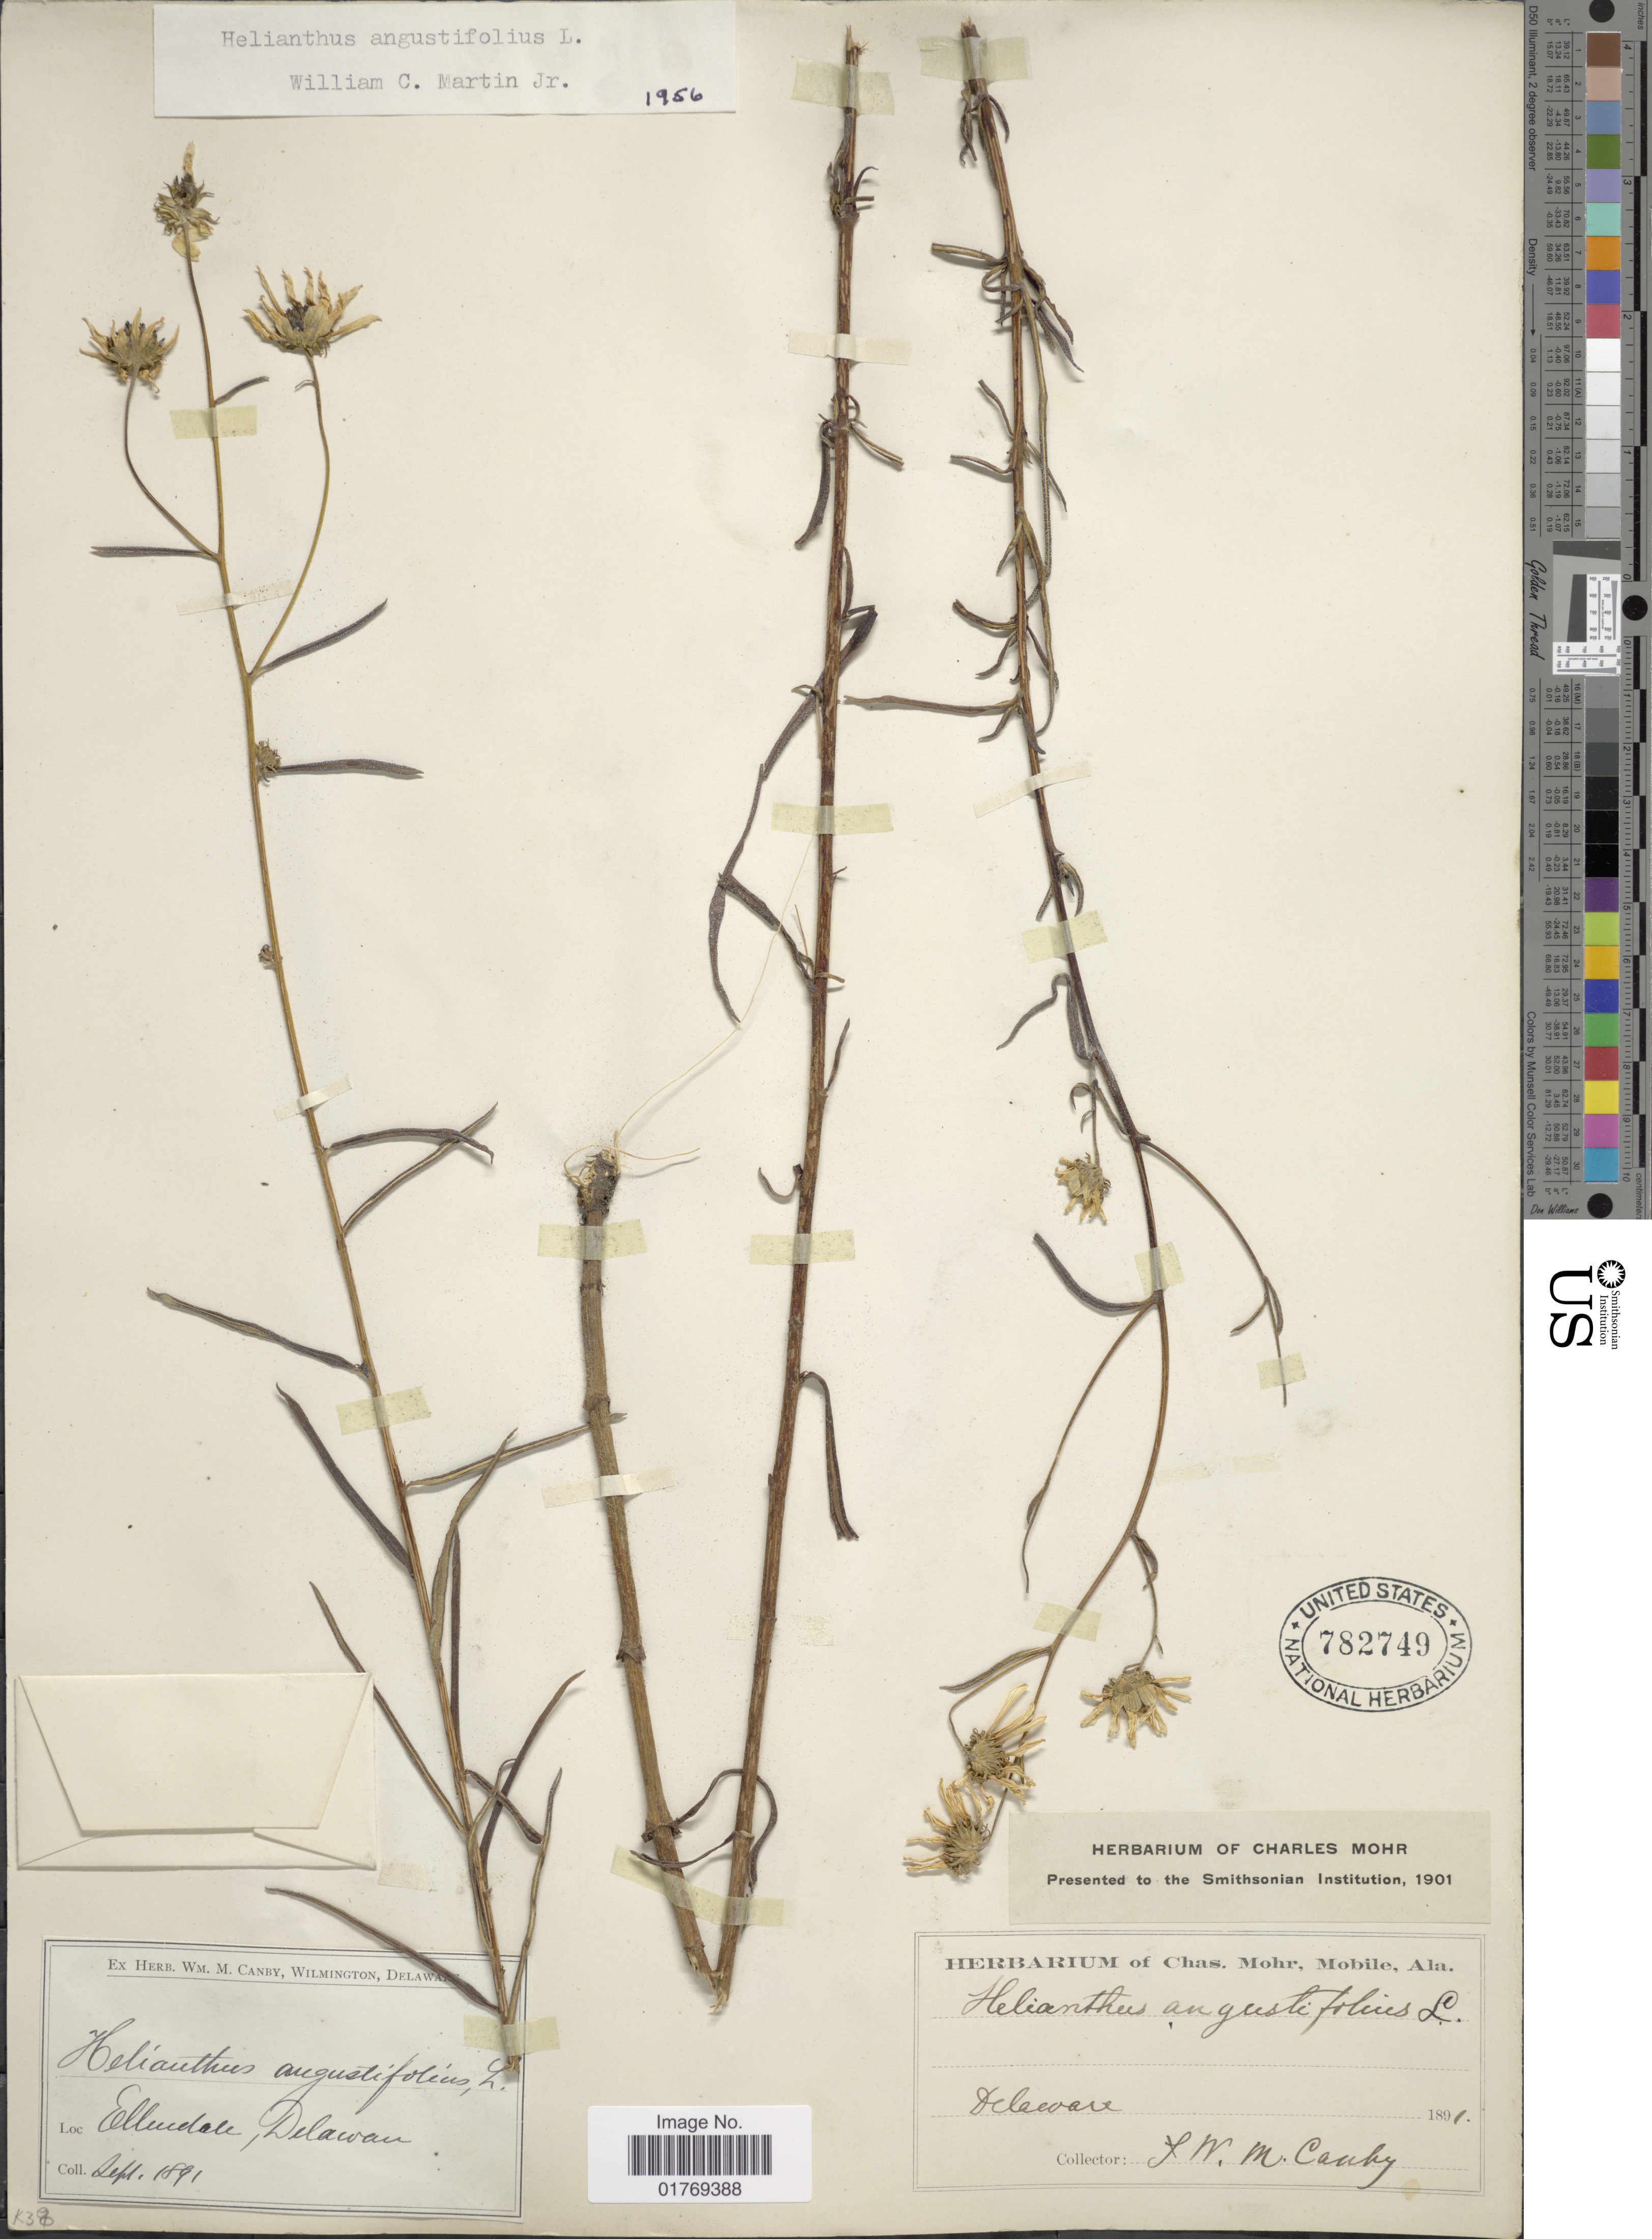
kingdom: Plantae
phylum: Tracheophyta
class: Magnoliopsida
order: Asterales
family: Asteraceae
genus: Helianthus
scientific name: Helianthus angustifolius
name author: L.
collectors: W. M. Canby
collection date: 1891-09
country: United States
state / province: Delaware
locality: Ellendale, Delaware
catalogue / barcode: US 782749